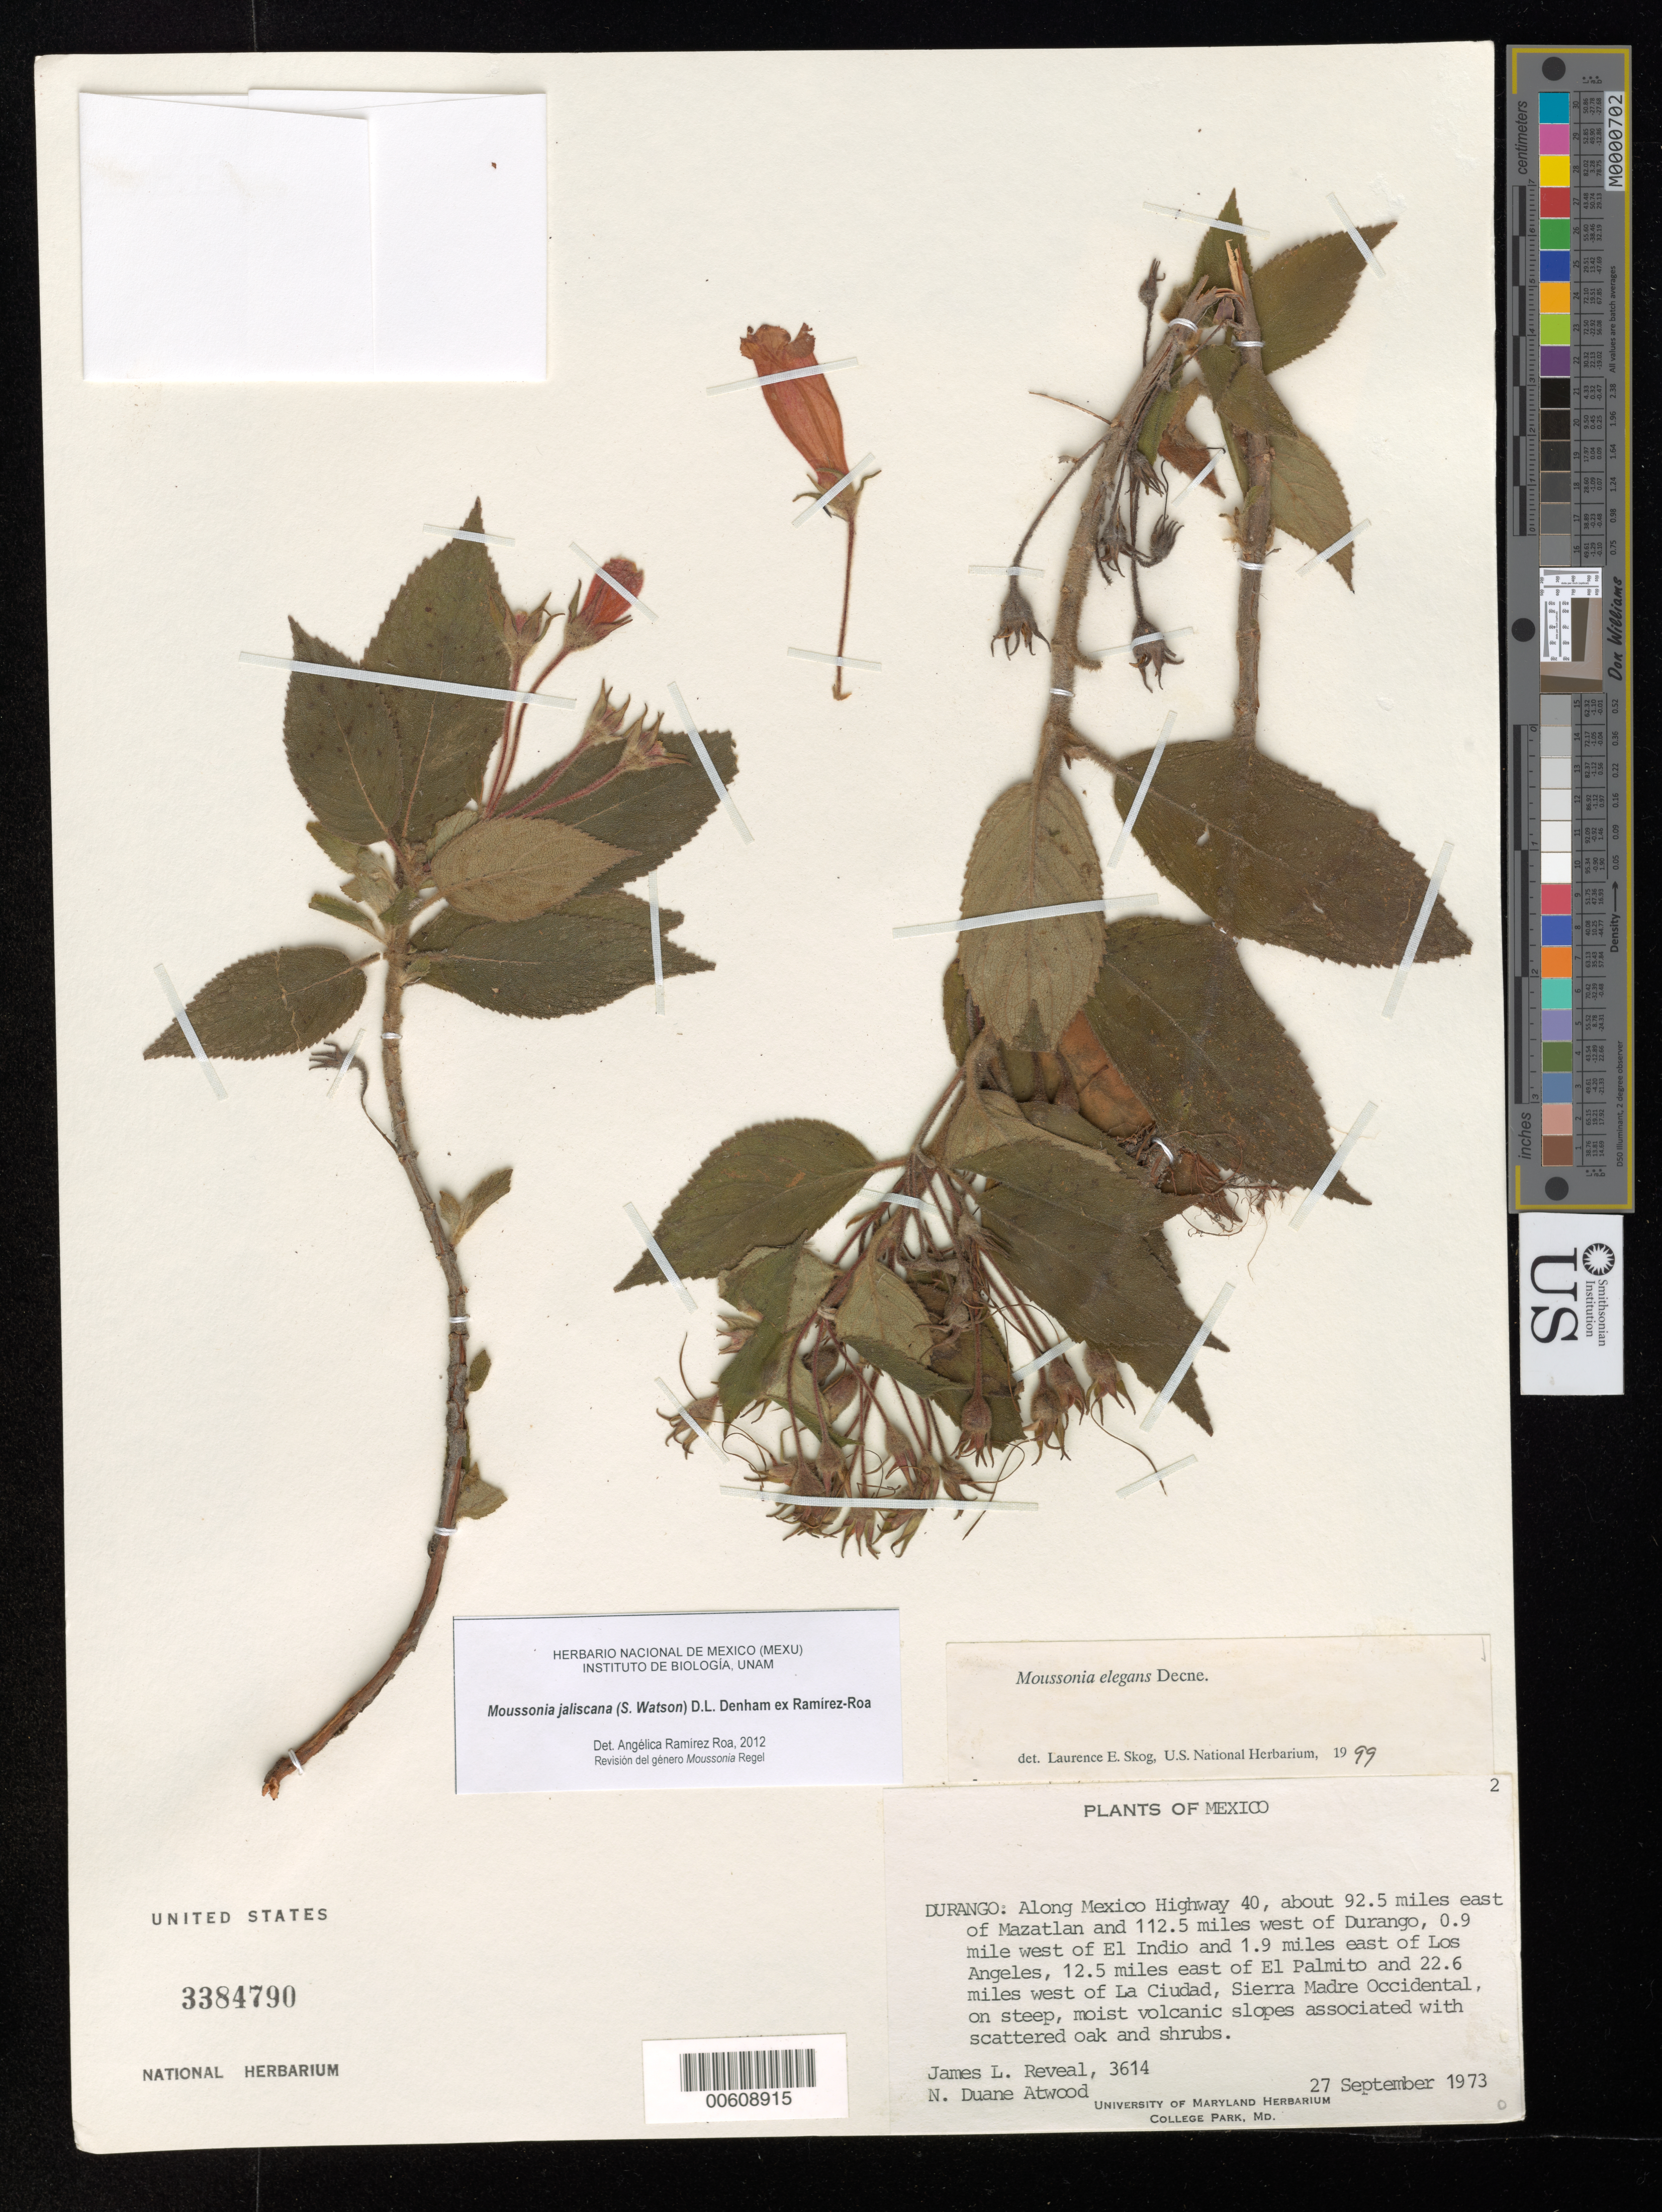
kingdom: Plantae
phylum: Tracheophyta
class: Magnoliopsida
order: Lamiales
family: Gesneriaceae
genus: Moussonia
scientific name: Moussonia jaliscana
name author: (S. Watson) D.L. Denham ex Ram.-Roa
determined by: Ramírez-Roa, A.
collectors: J. L. Reveal & N. D. Atwood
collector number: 3614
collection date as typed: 27 Sep 1973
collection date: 1973-09-27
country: Mexico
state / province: Durango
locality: Along Mexico Highway 40, about 92.5 miles E of Mazatlan and 112.5 miles W of Durango, 0.9 miles W of El Indio and 1.9 miles E of Los Angeles, 12.5 miles E of El Palmito and 22.6 miles W of La Ciudad, Sierra Madre Occidental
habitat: On steep, moist volcanic slopes associated with scattered oak and shrubs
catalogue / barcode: US 3384790